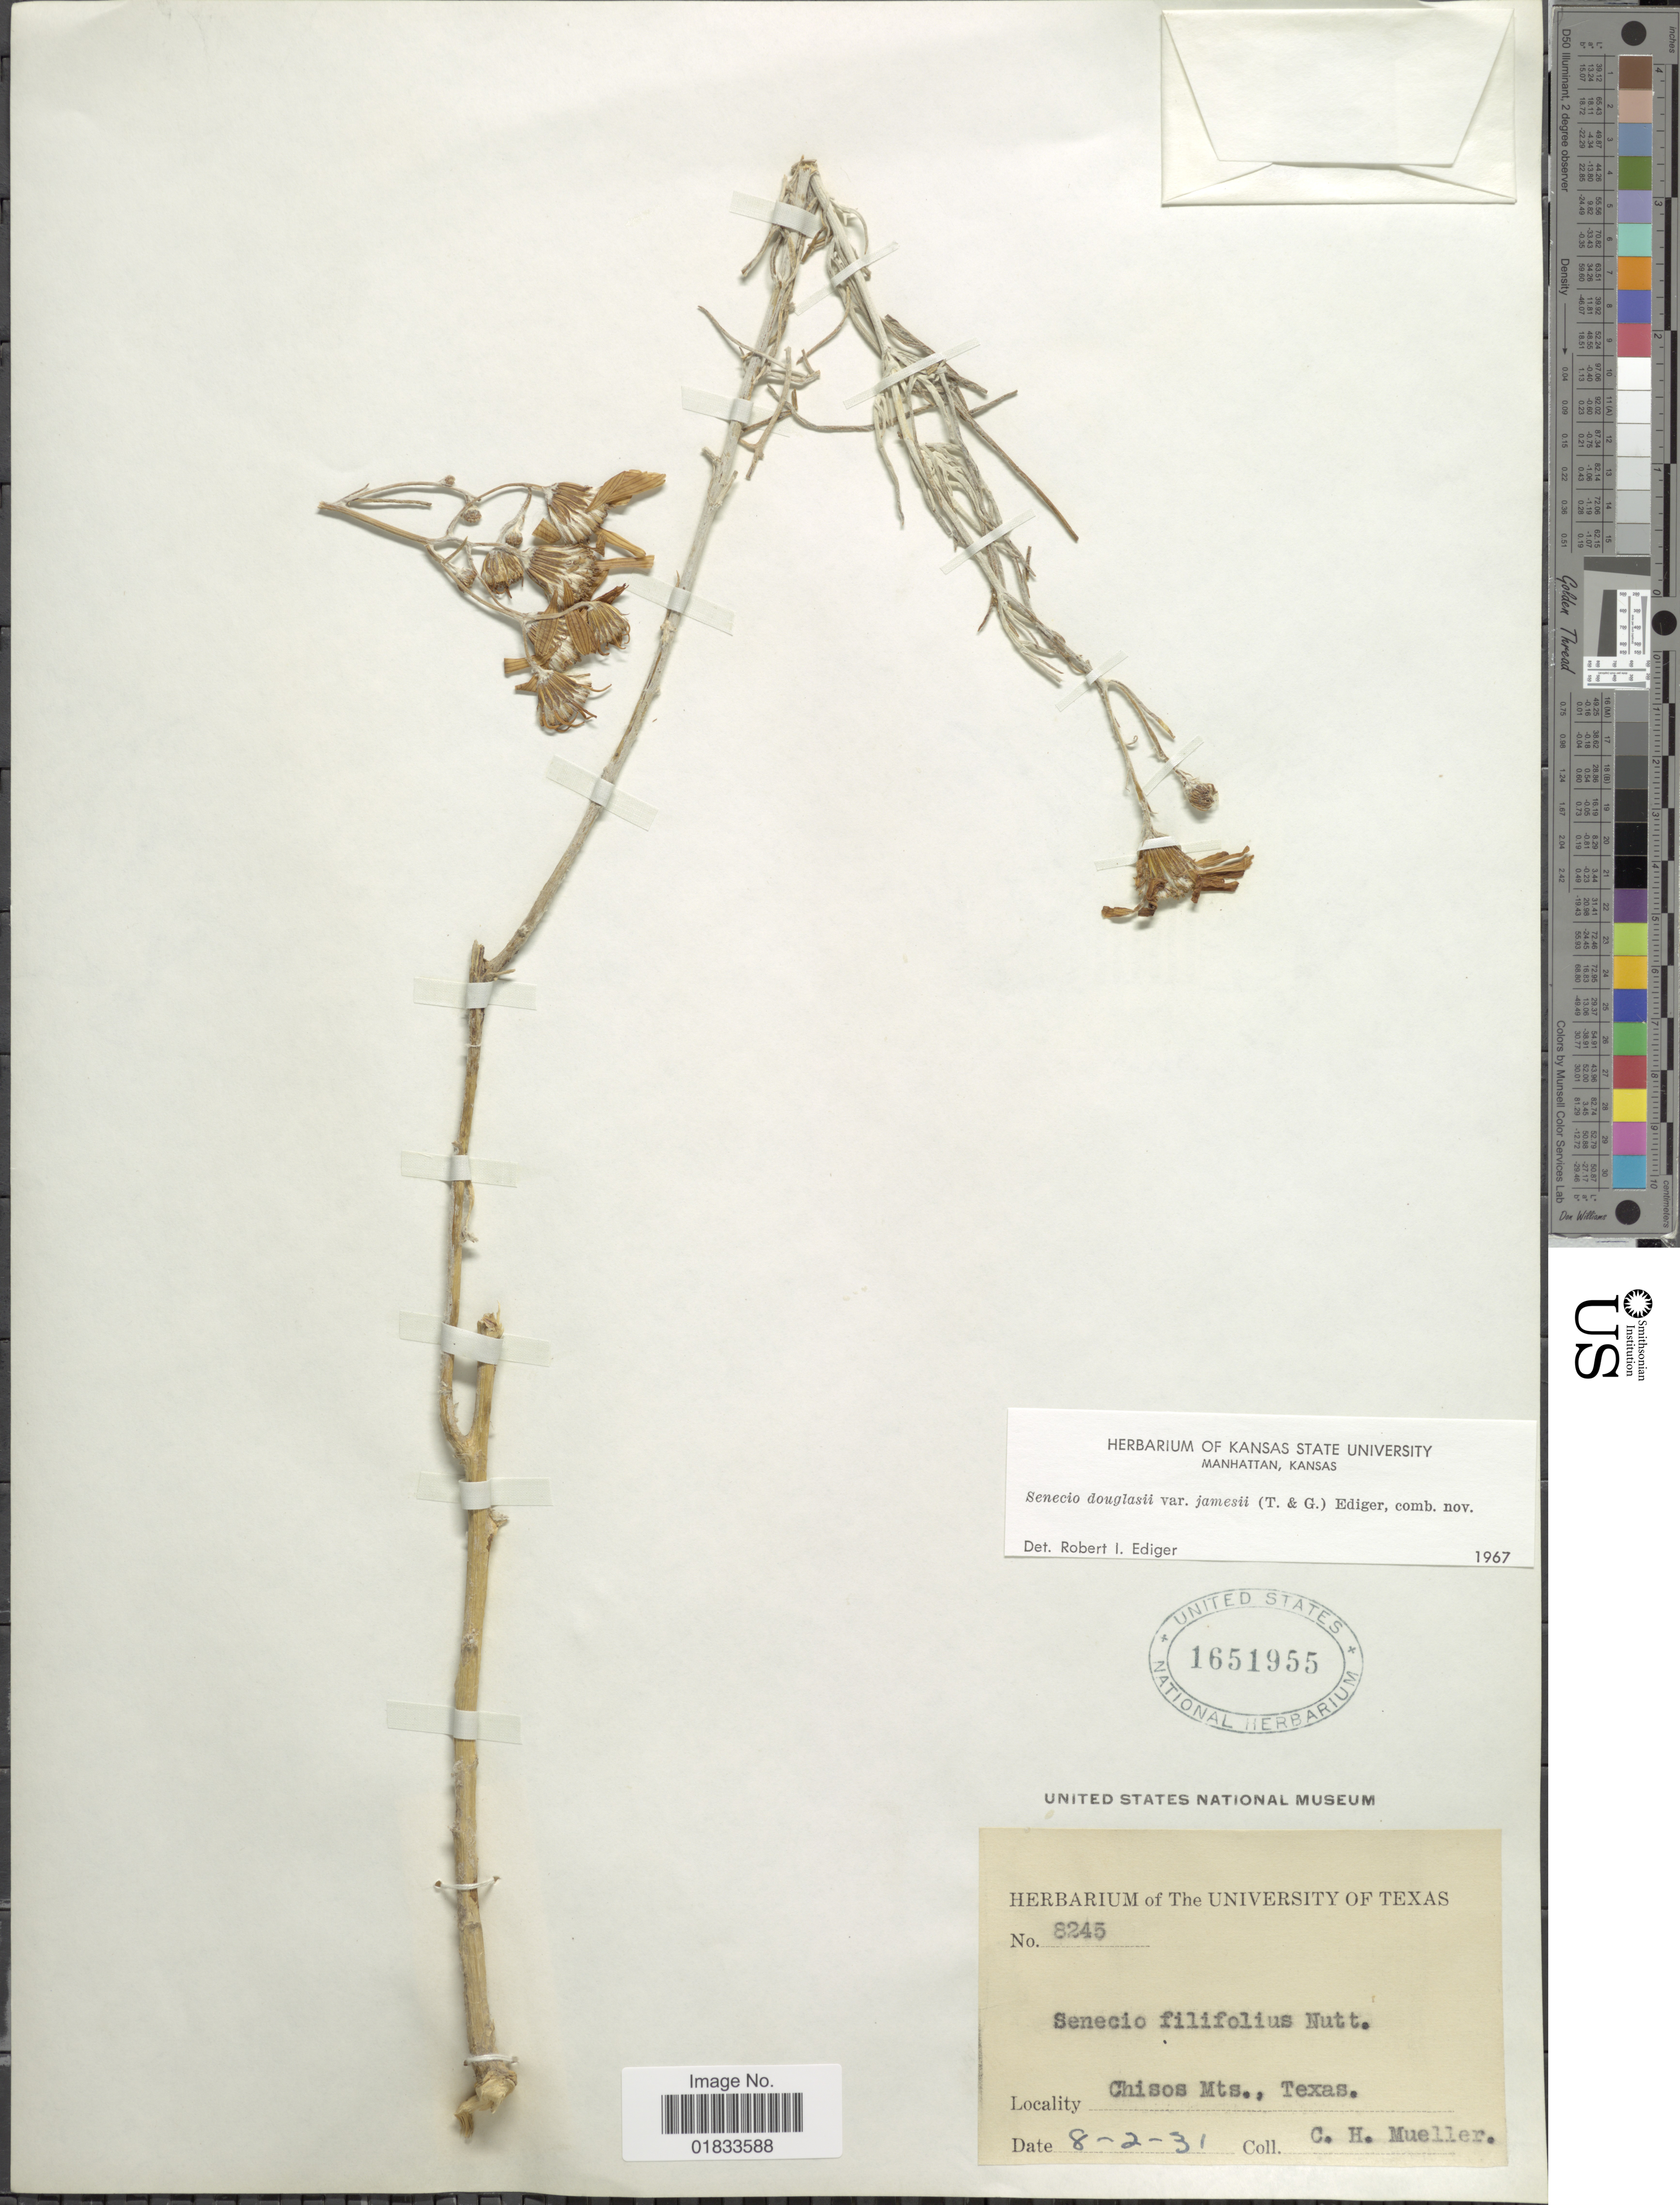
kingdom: Plantae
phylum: Tracheophyta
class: Magnoliopsida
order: Asterales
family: Asteraceae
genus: Senecio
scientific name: Senecio flaccidus var. flaccidus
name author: Less.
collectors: C. H. Mueller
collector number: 8245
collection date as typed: Transcribed d/m/y: 2/8/31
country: United States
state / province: Texas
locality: Chisos Mts.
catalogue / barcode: US 1651955